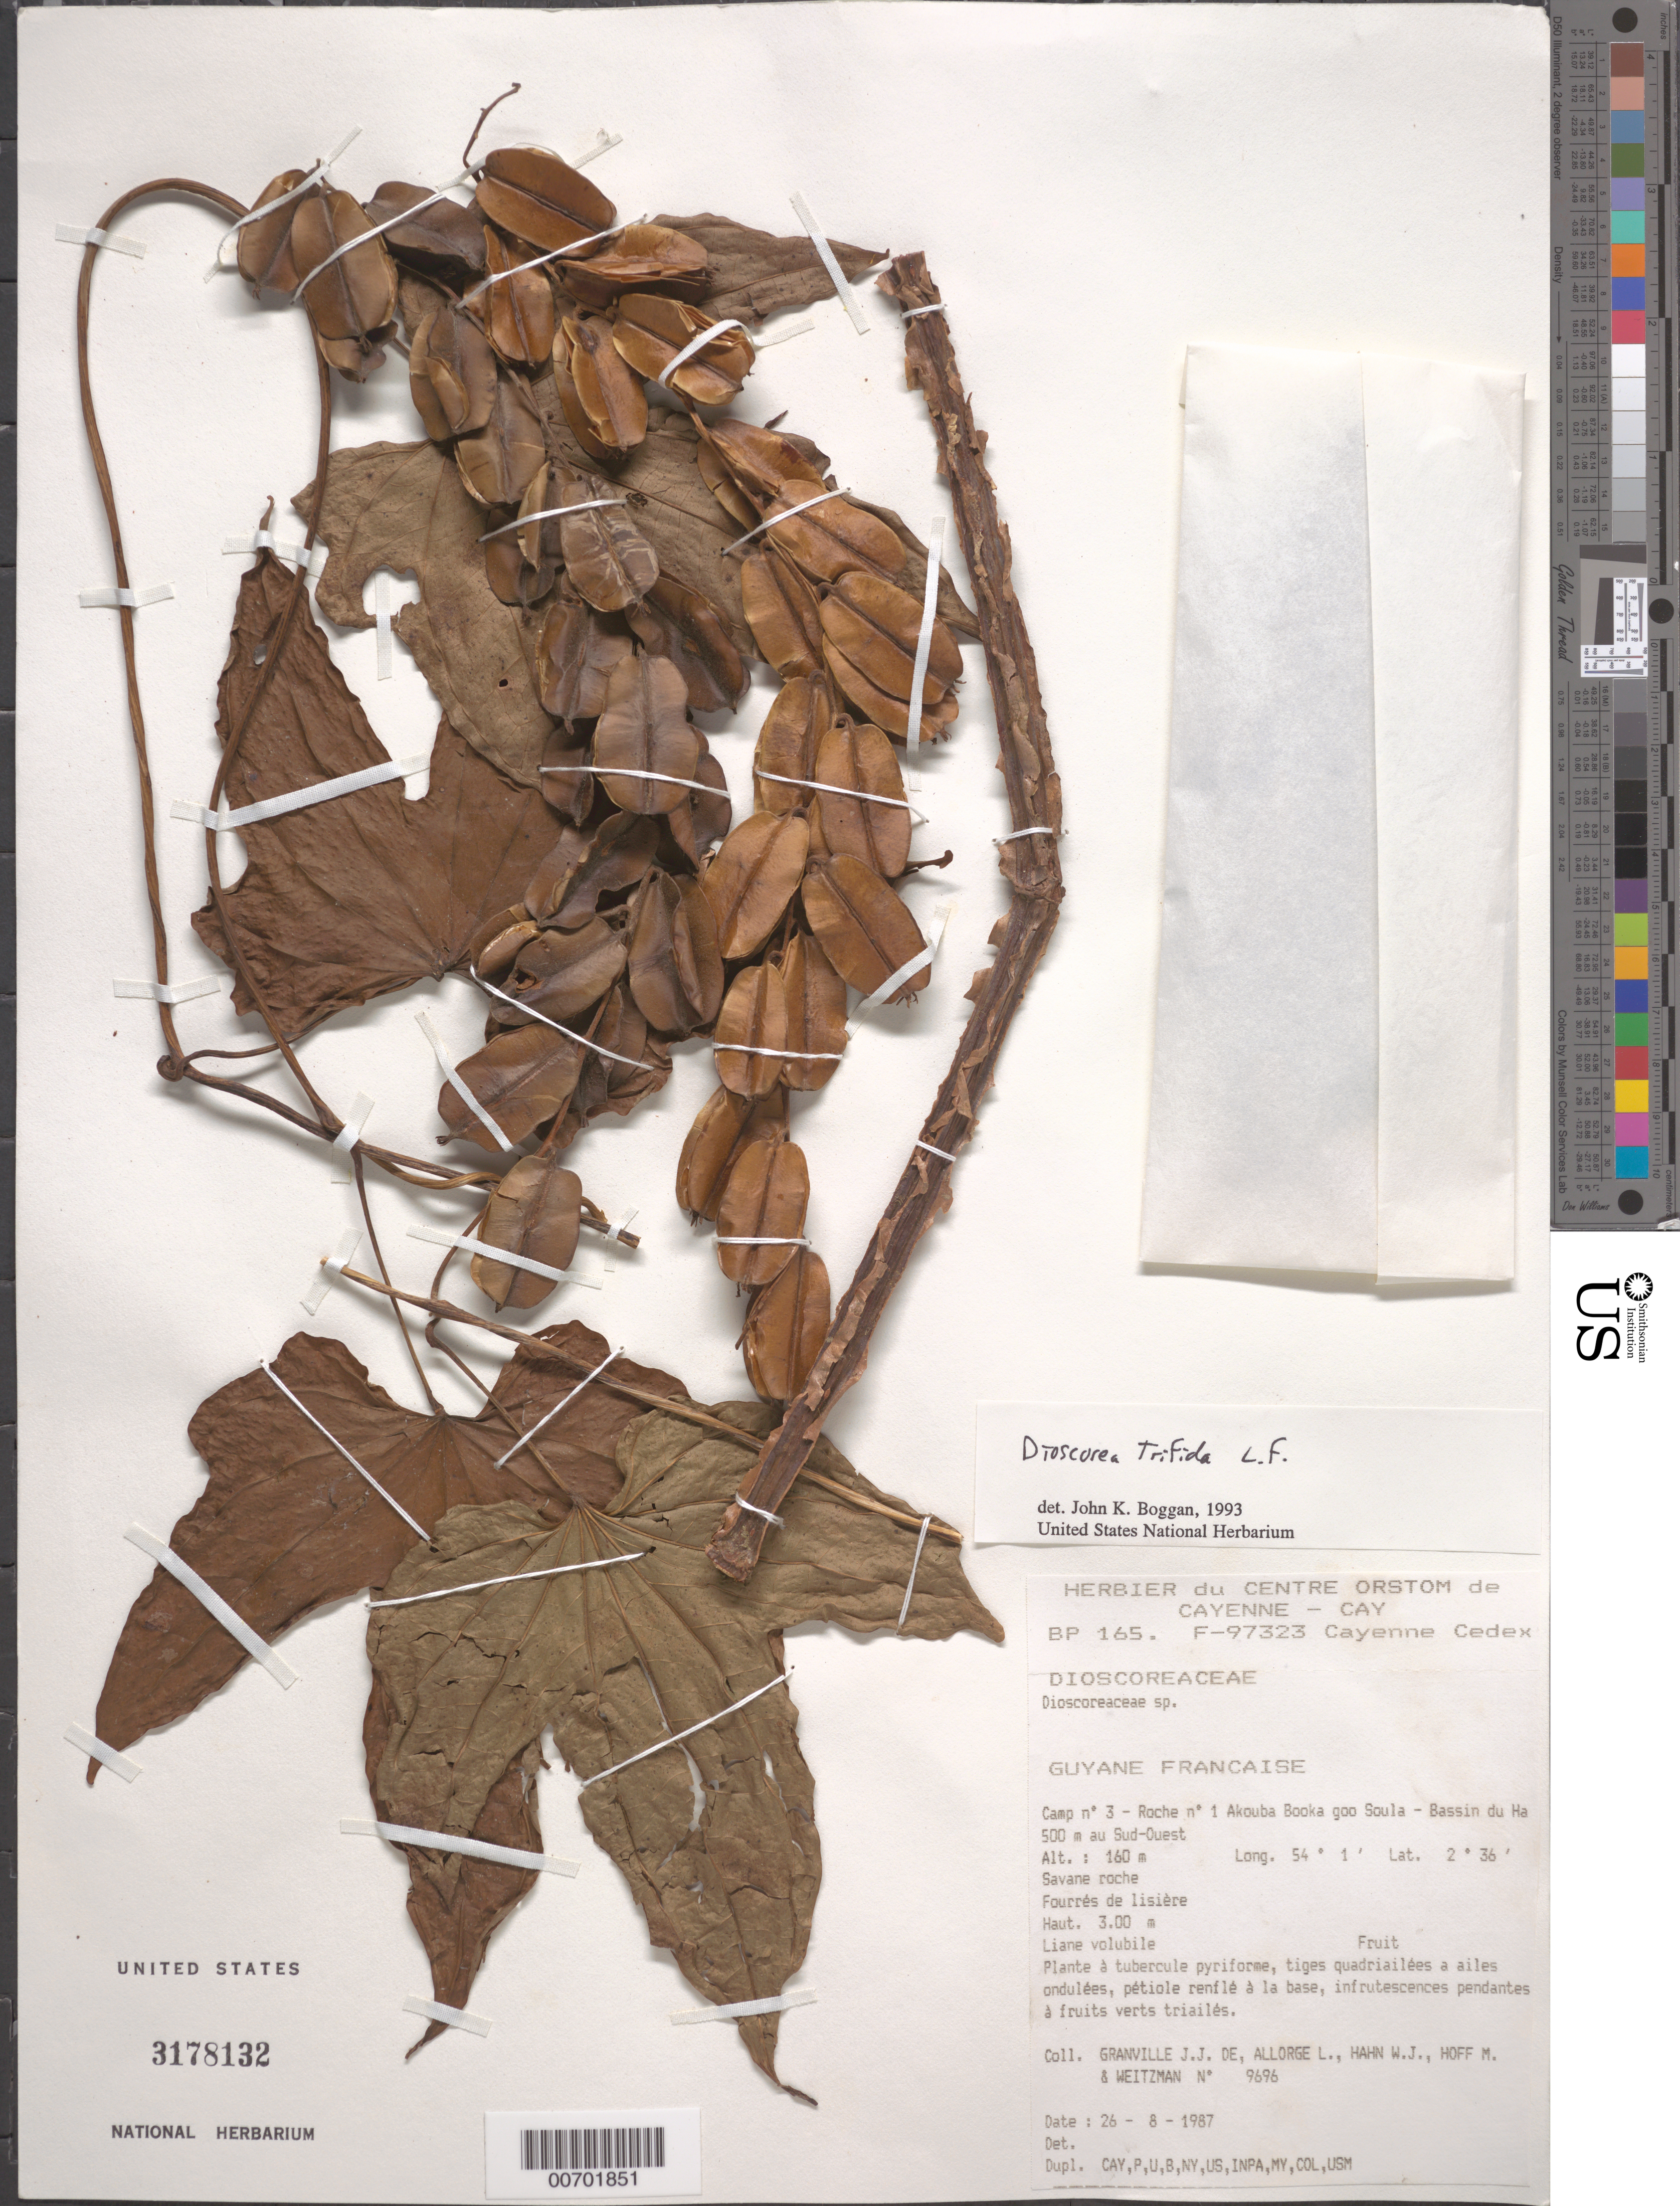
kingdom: Plantae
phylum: Tracheophyta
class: Liliopsida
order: Dioscoreales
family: Dioscoreaceae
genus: Dioscorea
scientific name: Dioscorea trifida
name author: L. f.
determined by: Boggan, J. K., (US), NMNH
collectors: J.-J. de Granville, L. Allorge, W. J. Hahn, M. Hoff & A. L. Weitzman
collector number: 9696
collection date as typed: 26-Aug-87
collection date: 1987-08-26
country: French Guiana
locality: Akouba Booka goo Soula, Camp #3, Roche no. 1, Bassin du Haut-Marouini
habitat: Savane roche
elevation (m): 160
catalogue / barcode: US 3178132